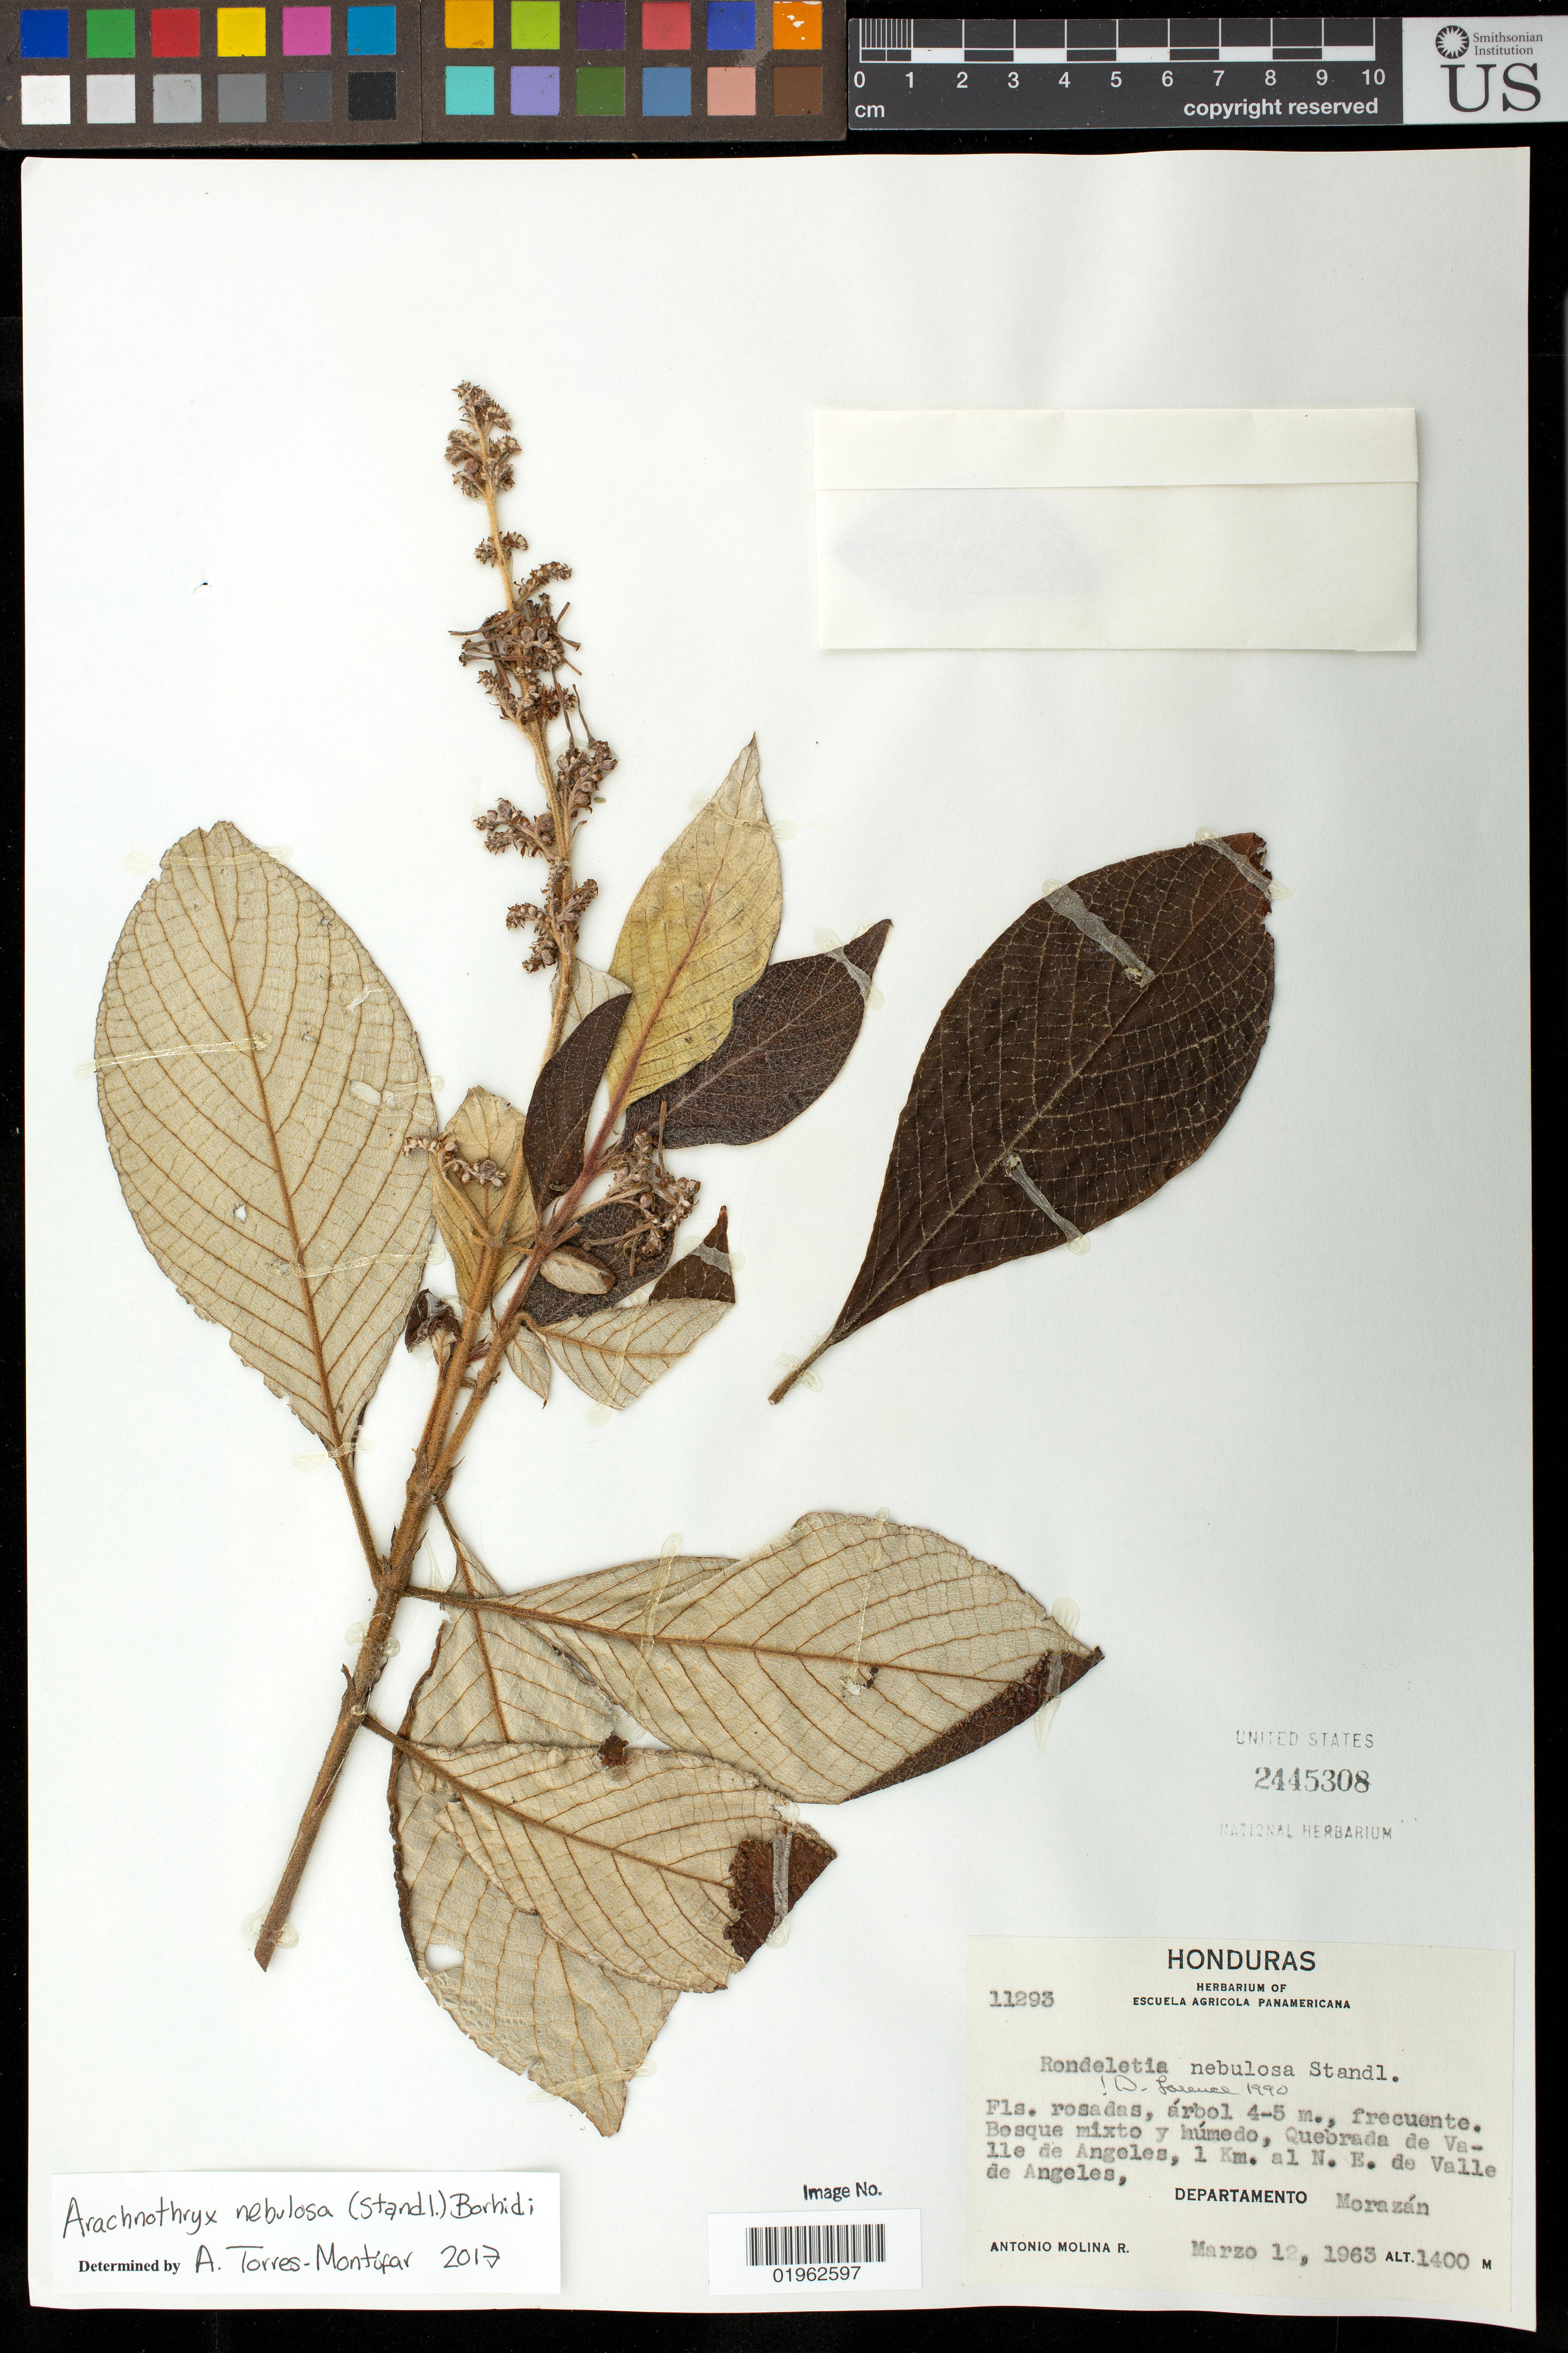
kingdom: Plantae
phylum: Tracheophyta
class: Magnoliopsida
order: Gentianales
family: Rubiaceae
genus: Arachnothryx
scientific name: Arachnothryx nebulosa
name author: (Standl.) Borhidi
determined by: Torres Montufar, J. A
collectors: A. Molina R.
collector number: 11293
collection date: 1963-03-12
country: Honduras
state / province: Fco. Morazán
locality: Quebrada de Valle de Angeles, 1 Km. al N.E. de Valle de Angeles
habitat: Frecuente en el bosque abierto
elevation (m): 1400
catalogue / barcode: US 2445308